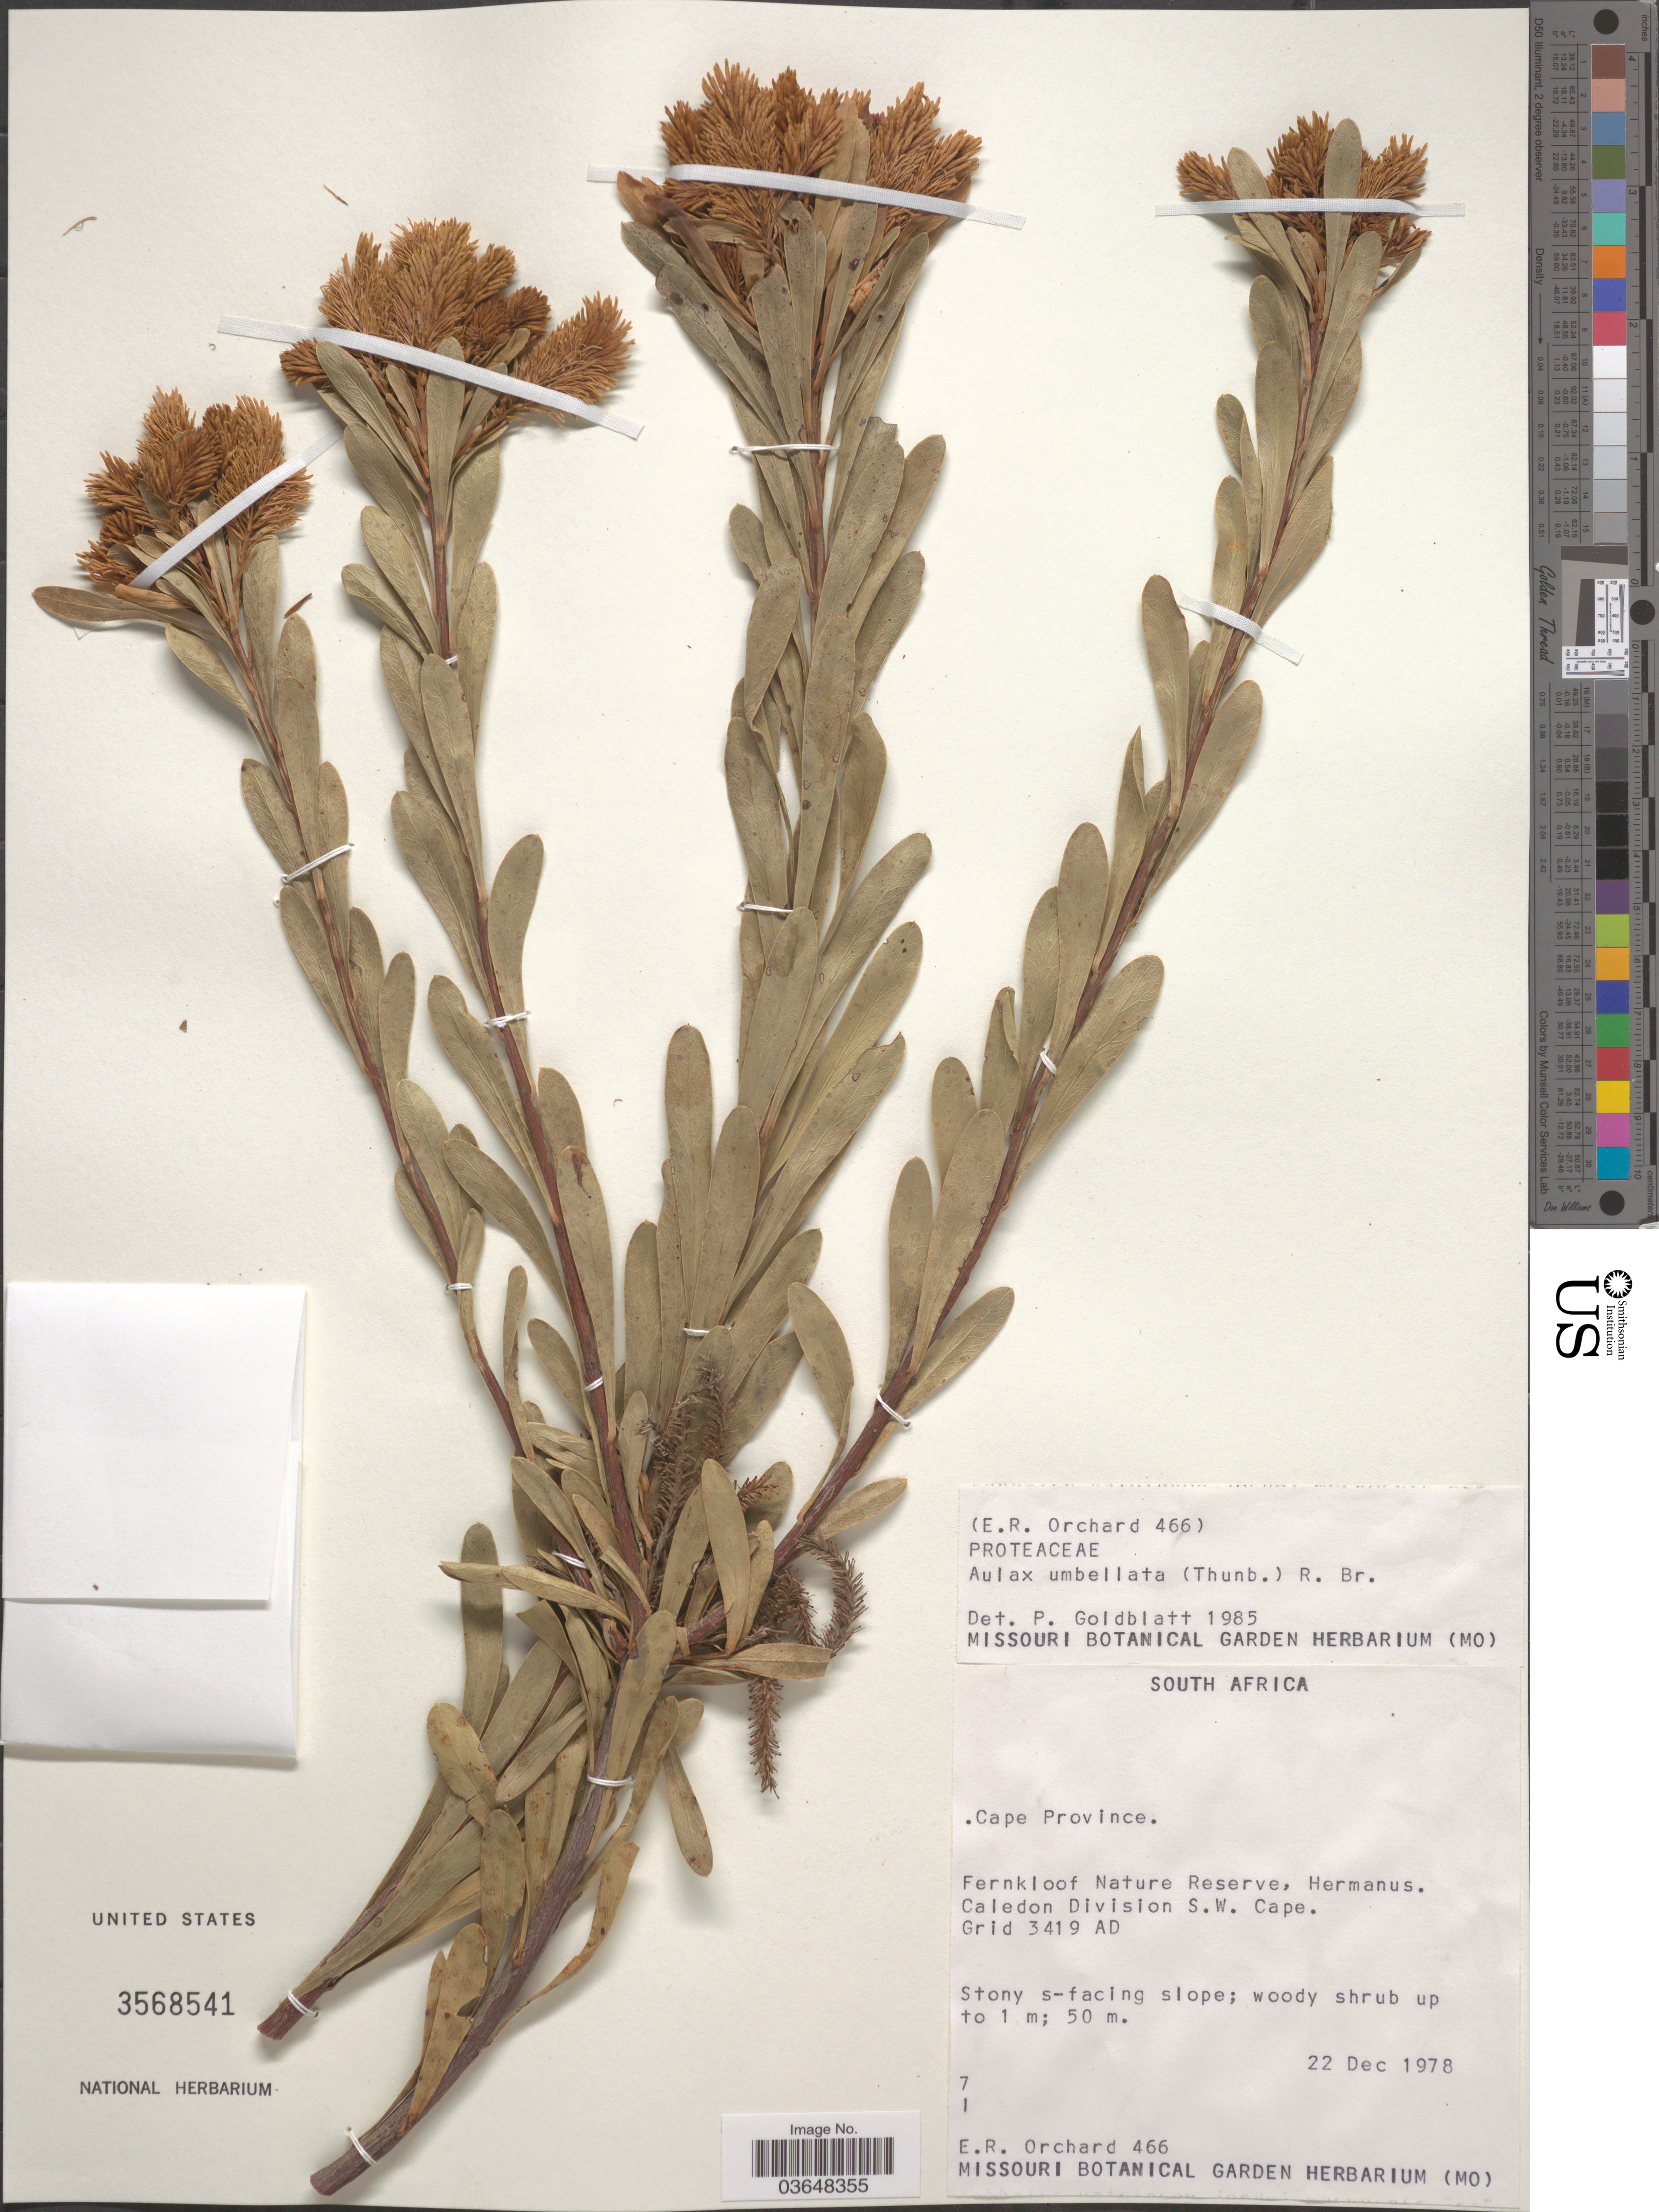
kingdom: Plantae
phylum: Tracheophyta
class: Magnoliopsida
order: Proteales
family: Proteaceae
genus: Aulax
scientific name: Aulax umbellata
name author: R. Br.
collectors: E. Orchard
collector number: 466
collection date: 1978-12-22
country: South Africa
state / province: Western Cape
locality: Fernkloof Nature Reserve, Hermanus. Caledon Division S.W. Cape. Grid 3419 AD.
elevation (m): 50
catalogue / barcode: US 3568541